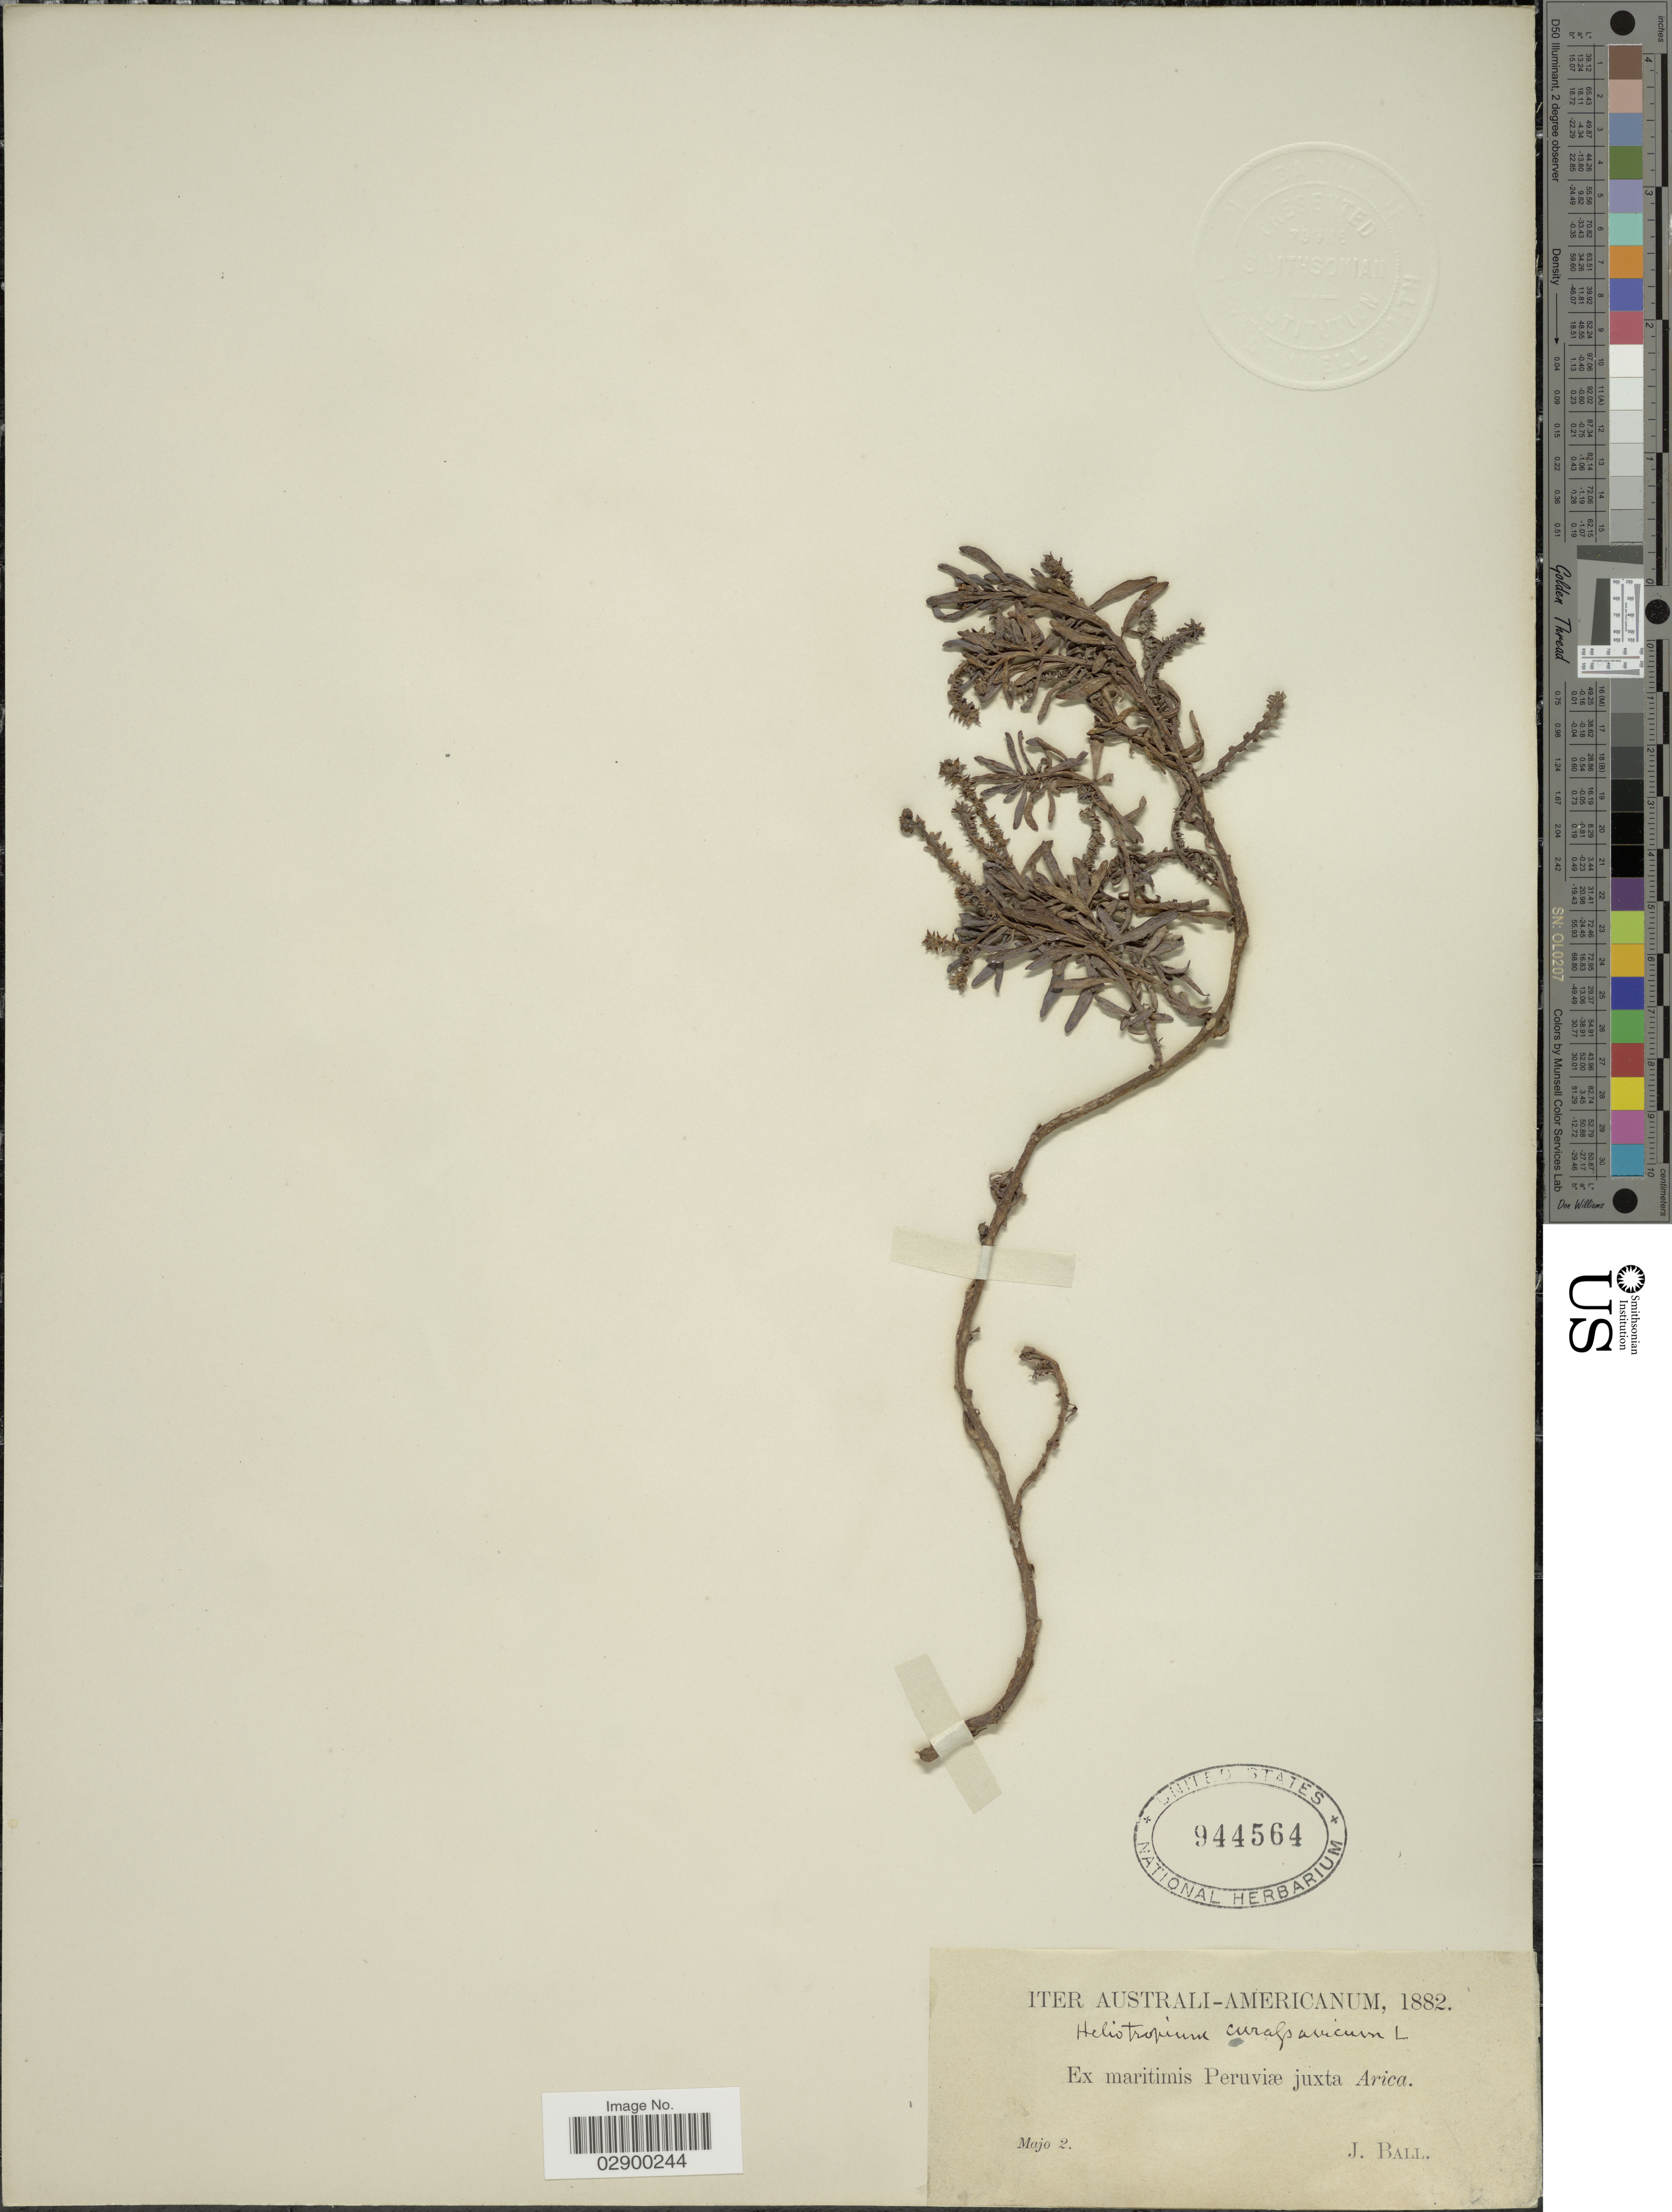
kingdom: Plantae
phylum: Tracheophyta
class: Magnoliopsida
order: Boraginales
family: Heliotropiaceae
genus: Heliotropium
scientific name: Heliotropium curassavicum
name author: L.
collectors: J. Ball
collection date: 1882-05-02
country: Peru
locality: Ex maritimis Peruviæ juxta Arica.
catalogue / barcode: US 944564